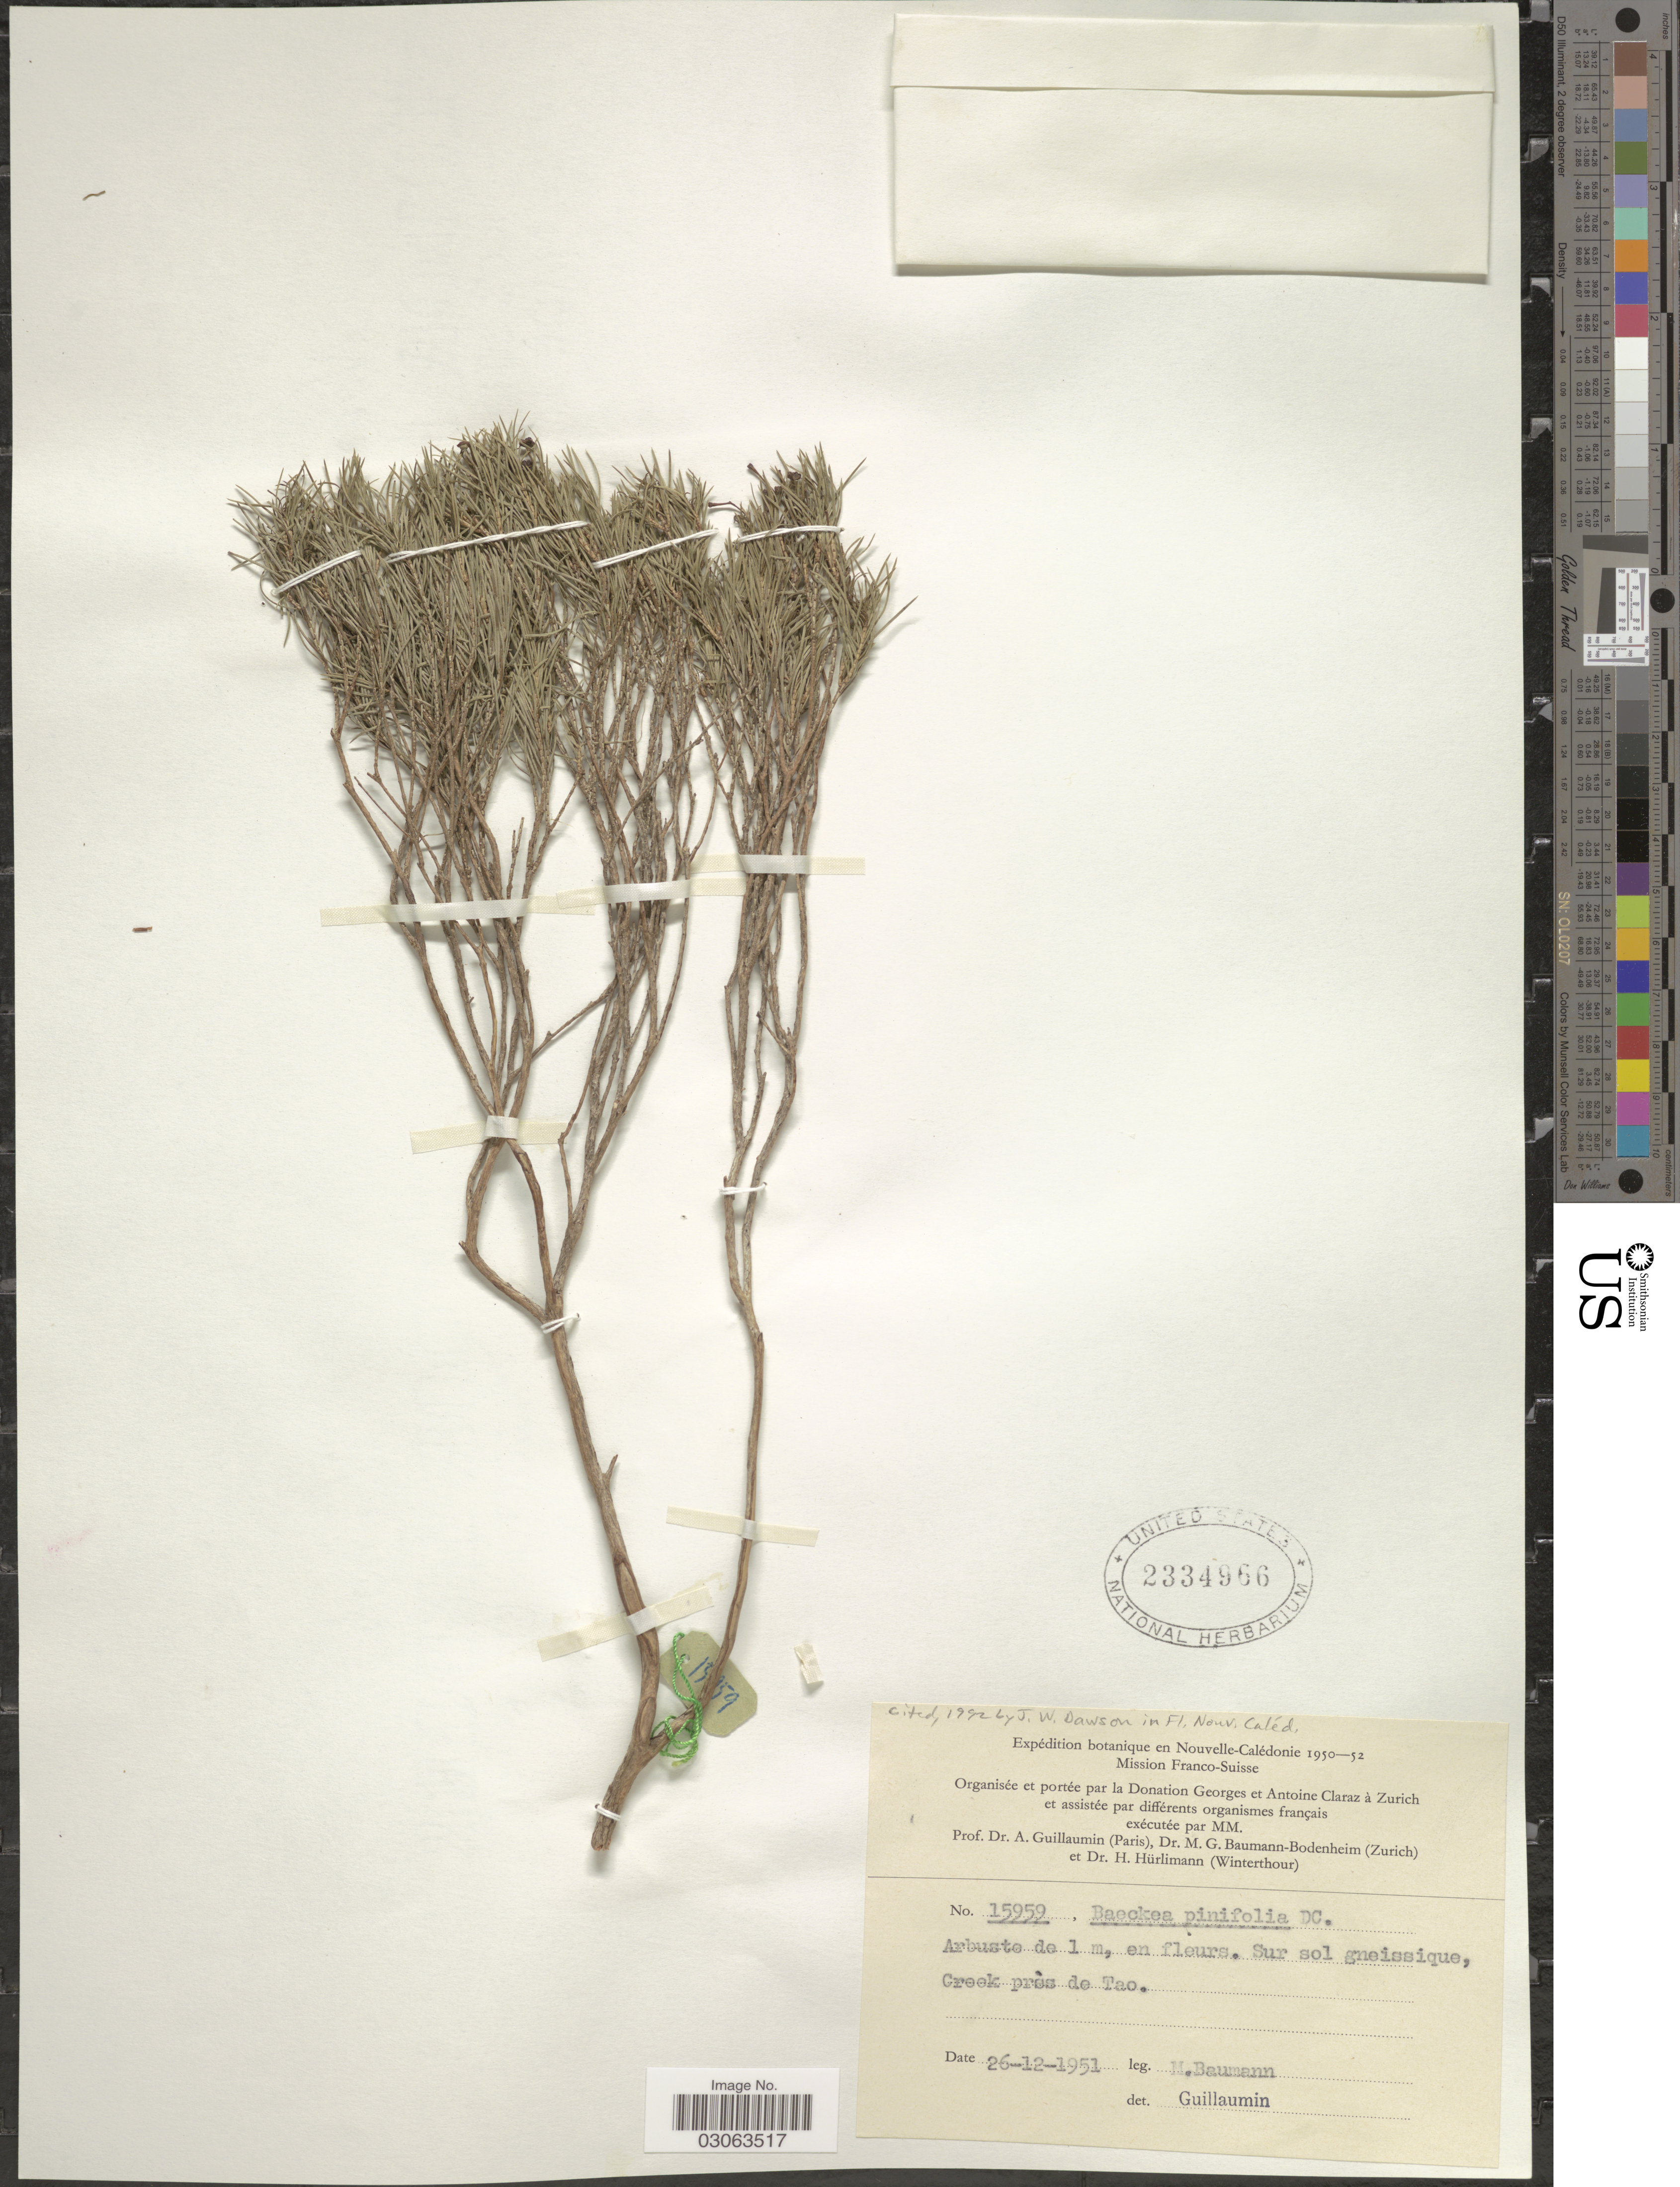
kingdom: Plantae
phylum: Tracheophyta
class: Magnoliopsida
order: Myrtales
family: Myrtaceae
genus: Sannantha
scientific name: Sannantha pinifolia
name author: (Labill.) P.G. Wilson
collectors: M. G. Baumann-Bodenheim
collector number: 15959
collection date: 1951-12-26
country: New Caledonia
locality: Creek près de Tao.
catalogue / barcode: US 2334966